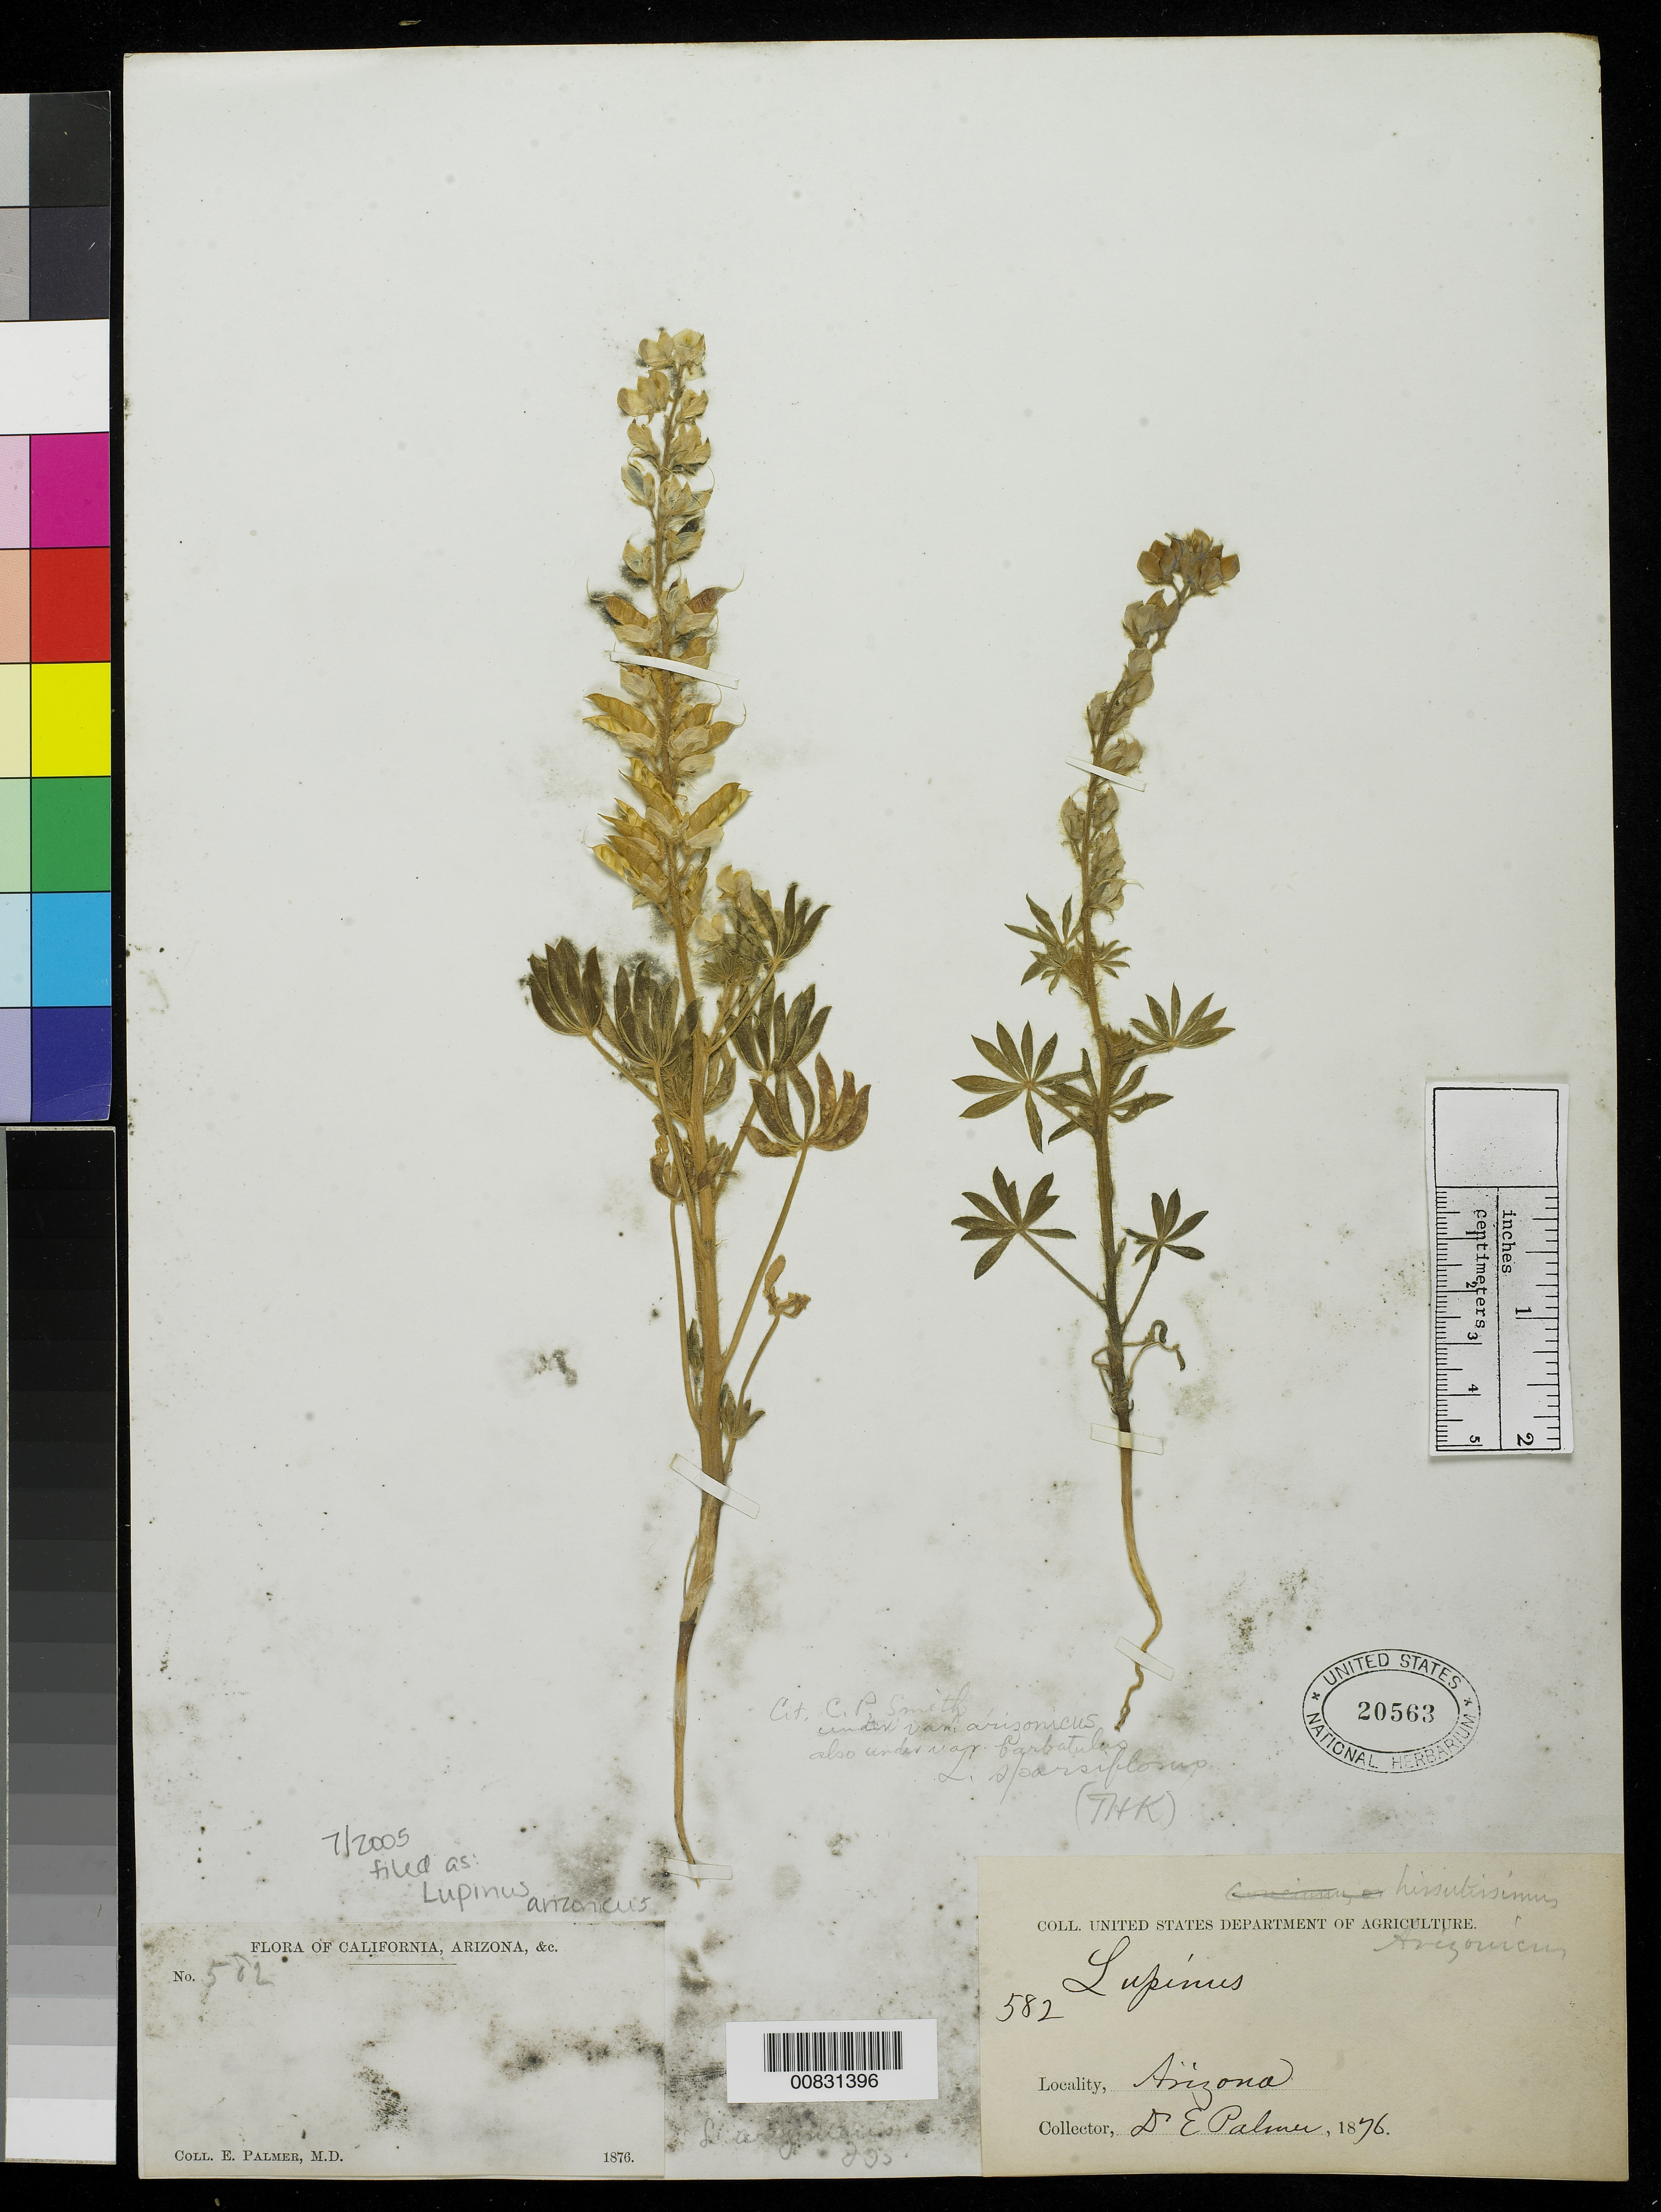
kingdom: Plantae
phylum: Tracheophyta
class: Magnoliopsida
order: Fabales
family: Fabaceae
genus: Lupinus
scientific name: Lupinus arizonicus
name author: (S. Watson) S. Watson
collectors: E. Palmer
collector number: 582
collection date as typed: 1876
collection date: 1876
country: United States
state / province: Arizona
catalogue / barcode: US 20563